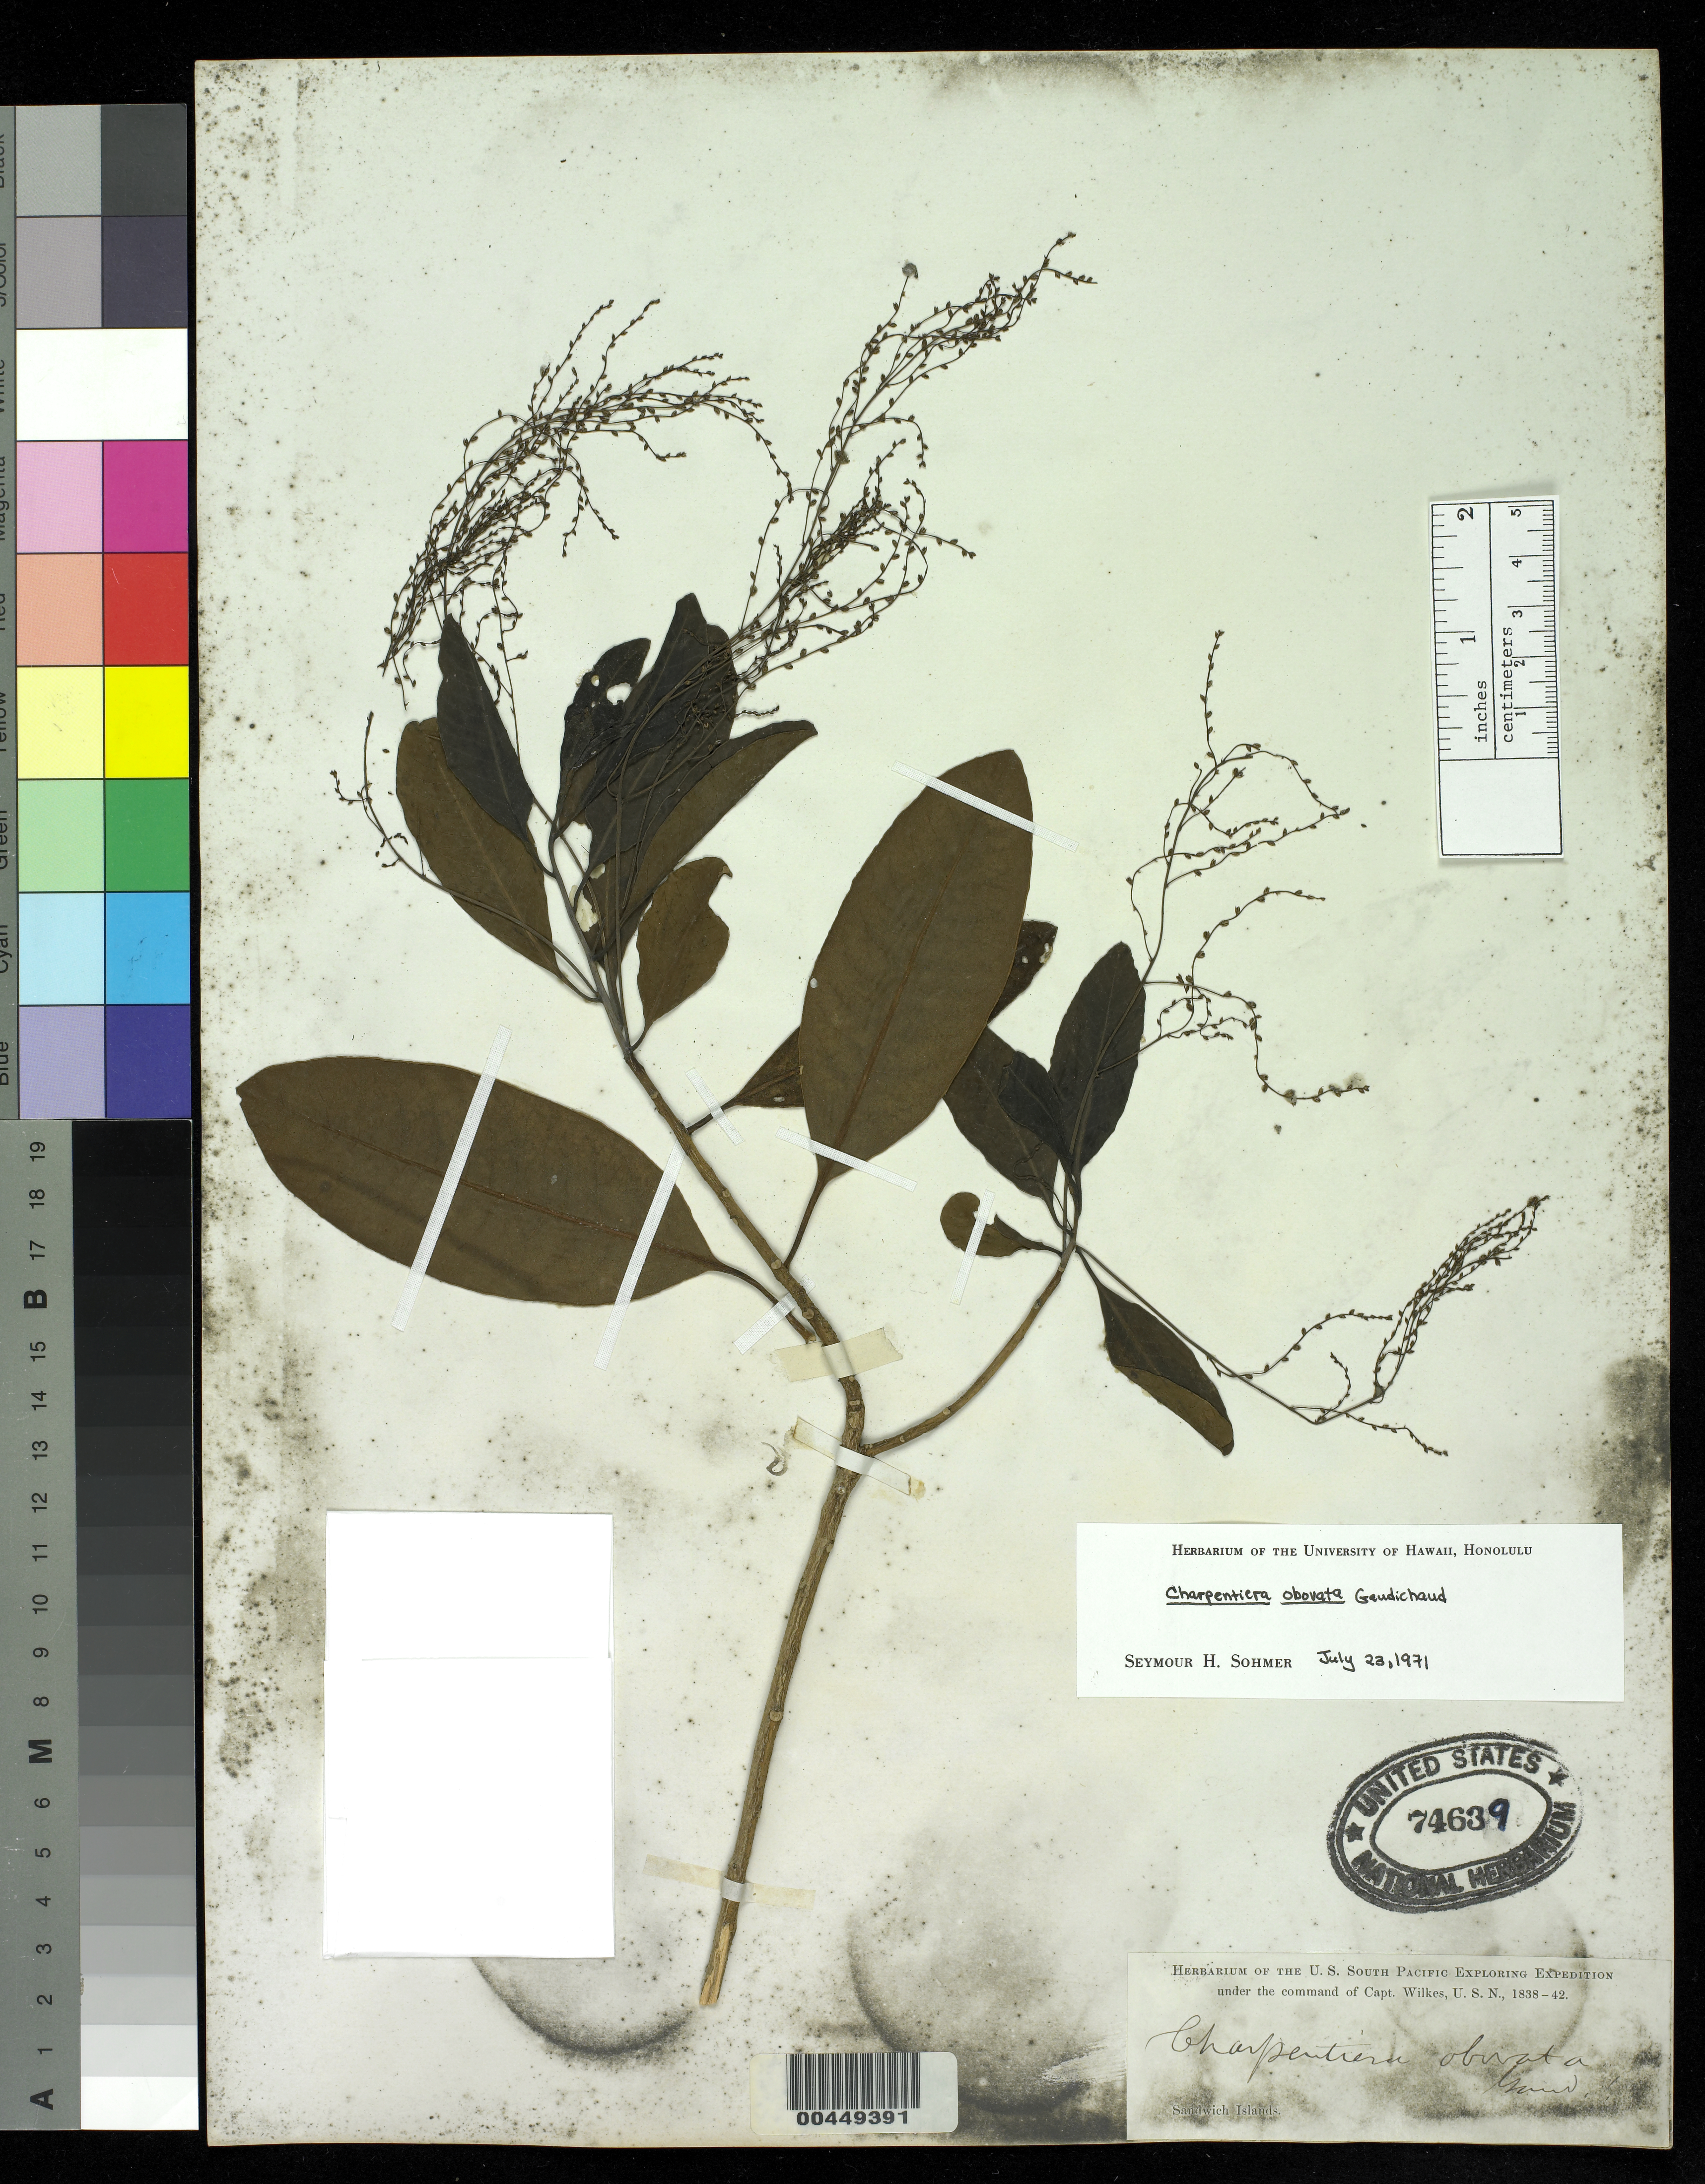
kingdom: Plantae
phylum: Tracheophyta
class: Magnoliopsida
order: Caryophyllales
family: Amaranthaceae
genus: Charpentiera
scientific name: Charpentiera obovata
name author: Gaudich.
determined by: Sohmer, S. H.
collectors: Wilkes Explor. Exped.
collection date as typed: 1838 to -- --- 1842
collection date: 1838/1842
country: United States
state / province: Hawaii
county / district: Honolulu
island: Oahu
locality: Sandwich Island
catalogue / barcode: US 74639